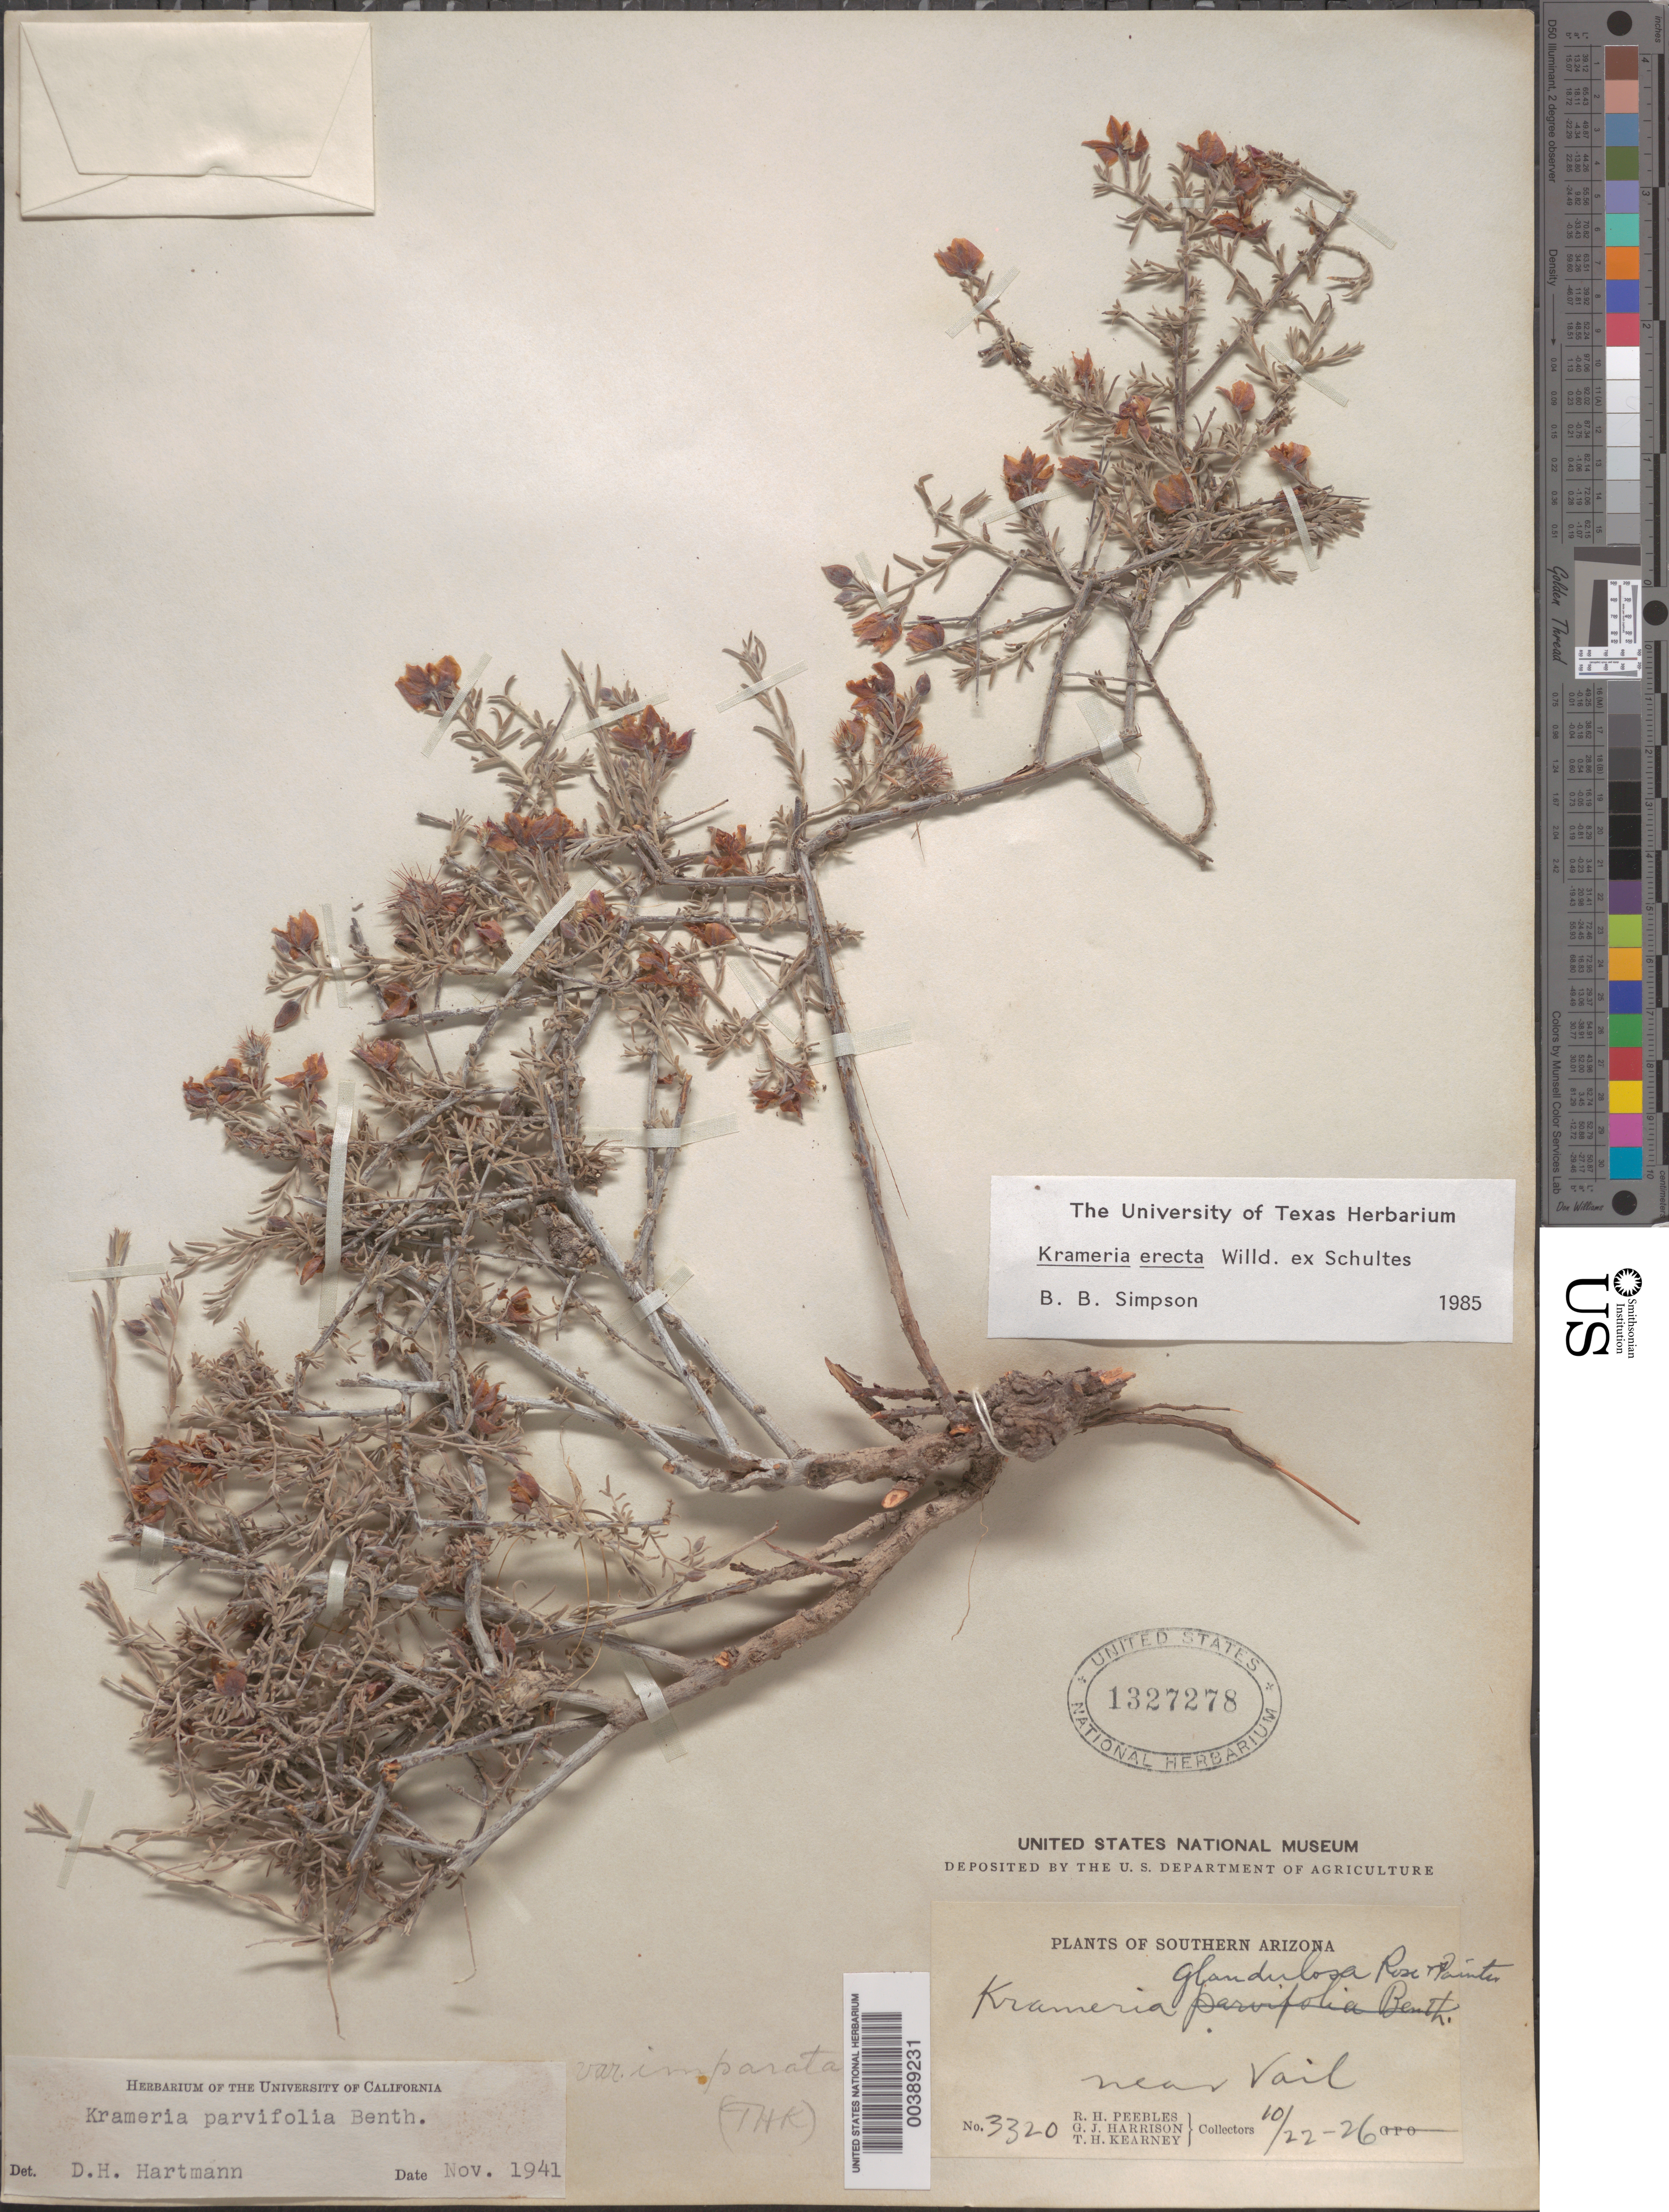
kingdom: Plantae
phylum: Tracheophyta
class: Magnoliopsida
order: Zygophyllales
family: Krameriaceae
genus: Krameria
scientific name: Krameria erecta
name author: Willd. ex Schult.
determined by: Simpson, B. B.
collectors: R. H. Peebles, G. J. Harrison & T. H. Kearney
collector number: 3320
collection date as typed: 22 Oct 1926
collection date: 1926-10-22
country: United States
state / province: Arizona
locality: Near vail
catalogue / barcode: US 1327278